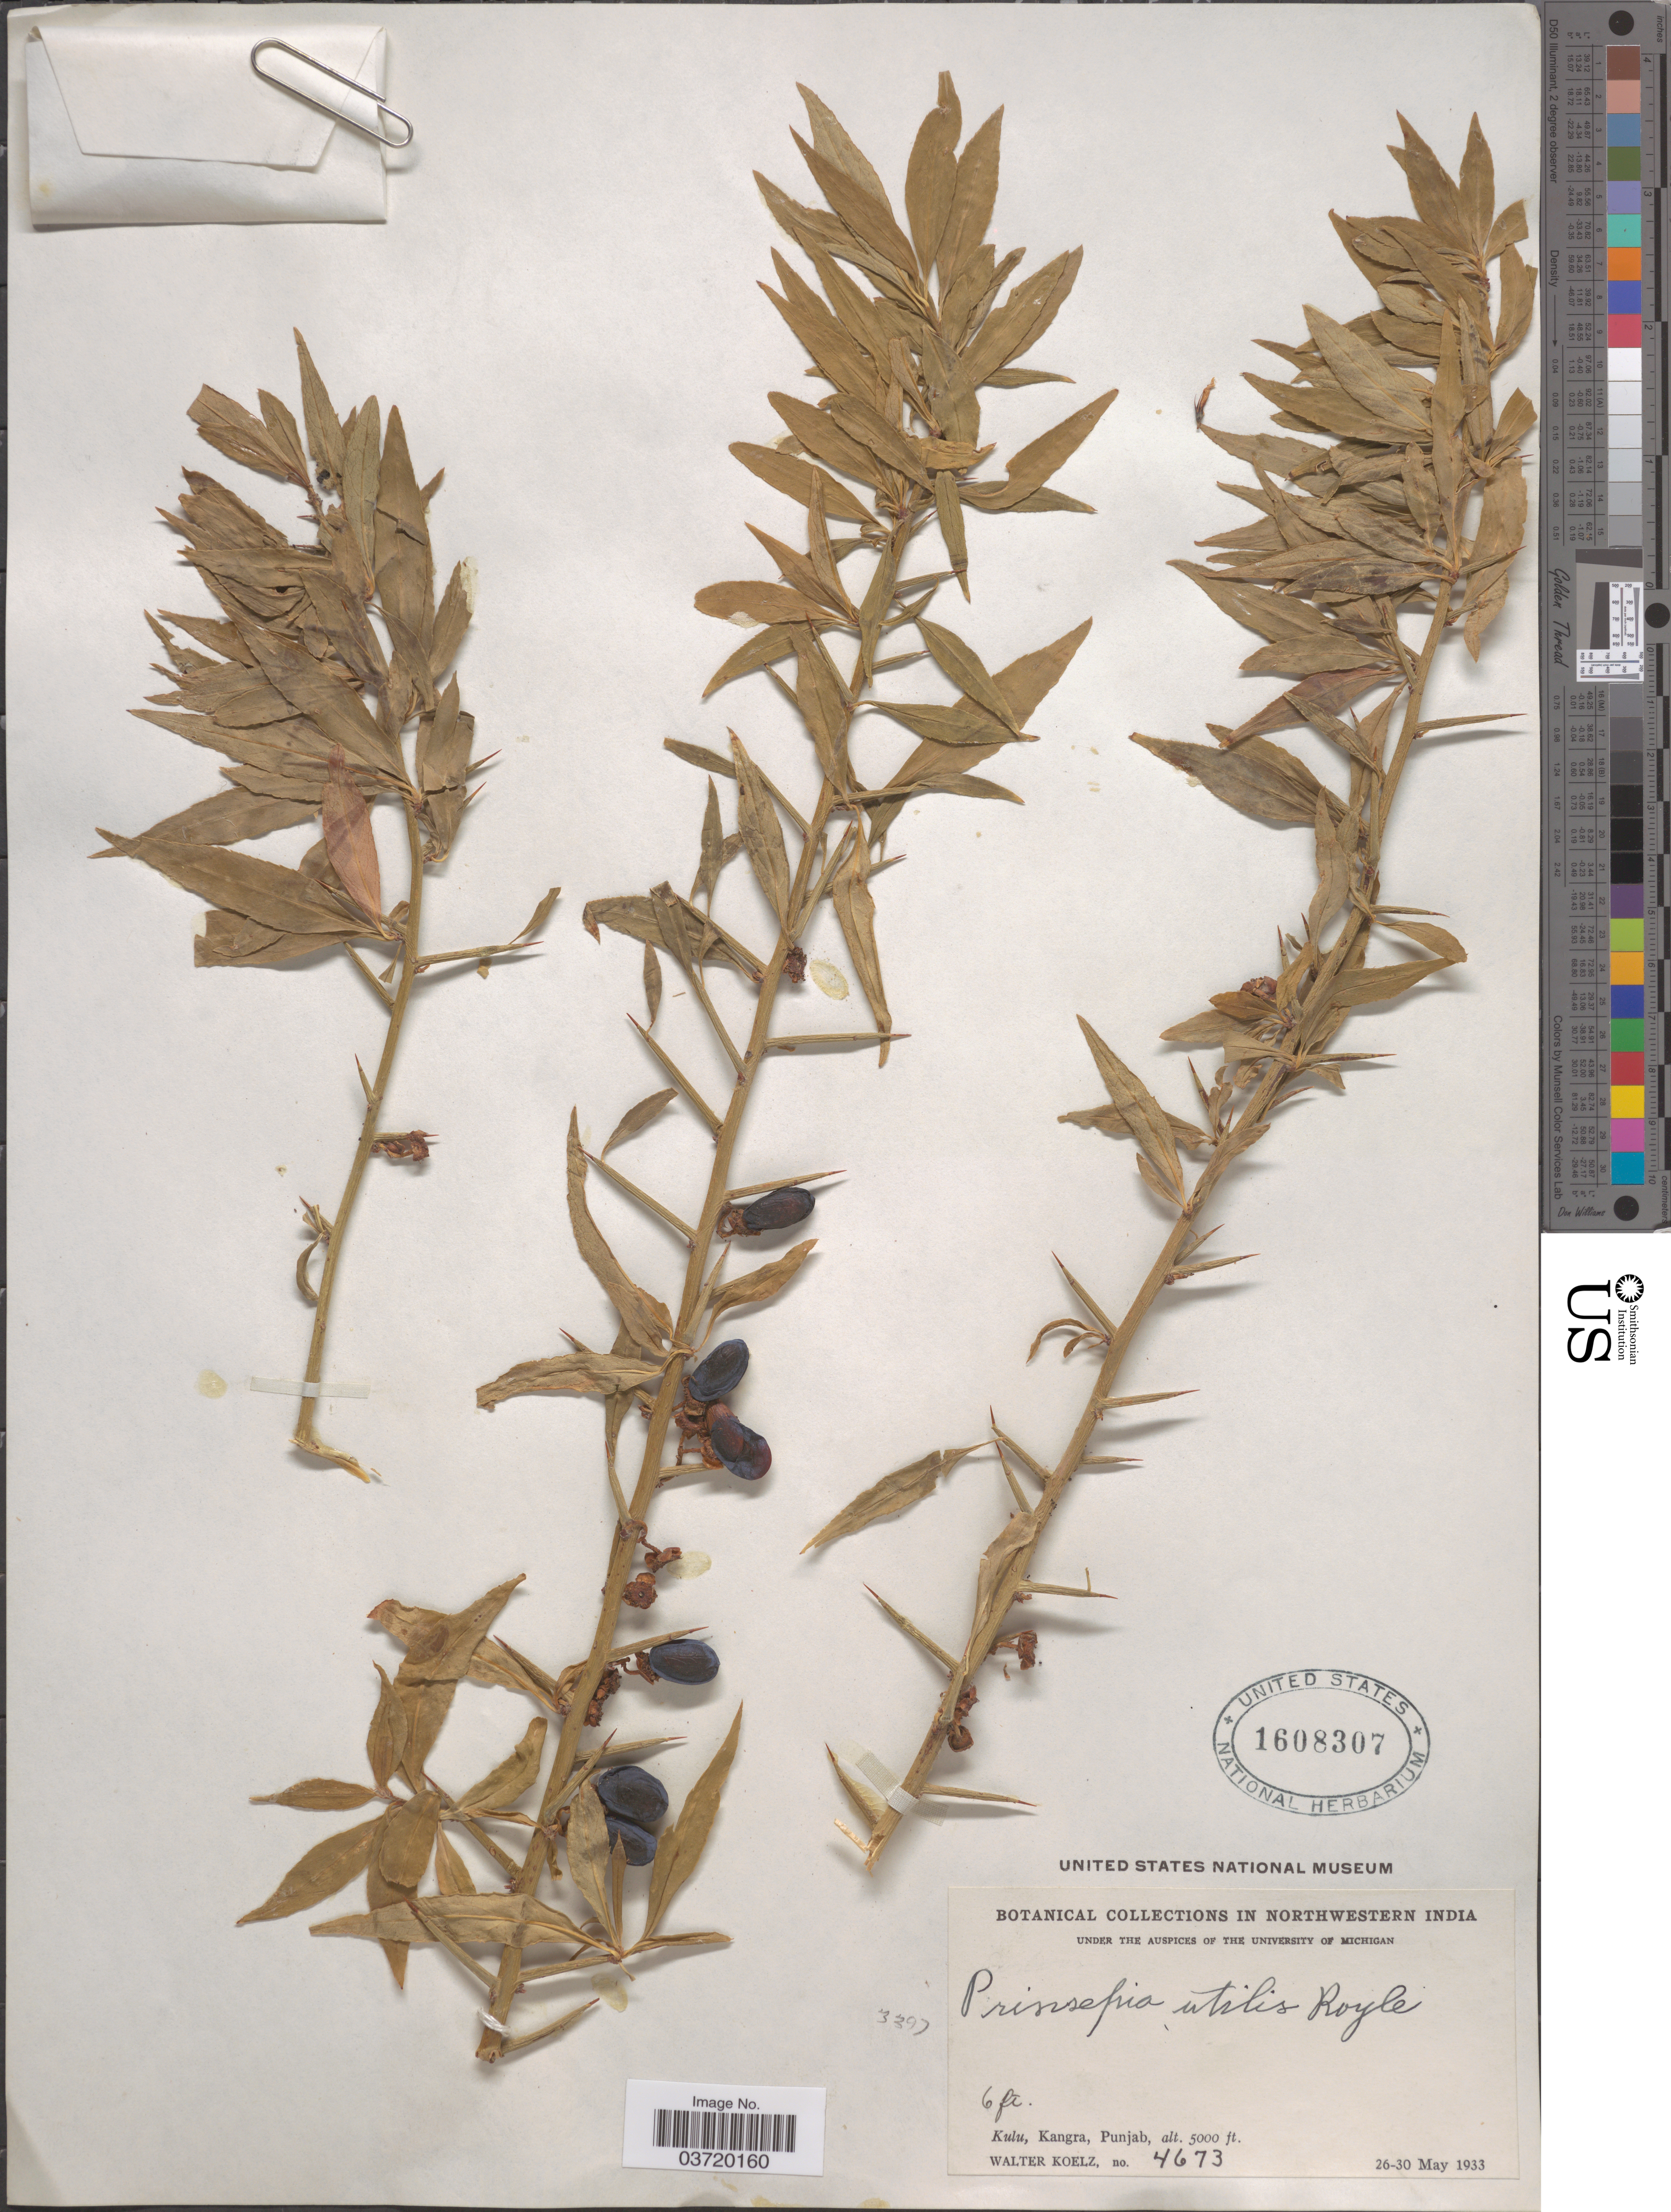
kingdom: Plantae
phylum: Tracheophyta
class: Magnoliopsida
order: Rosales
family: Rosaceae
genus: Prinsepia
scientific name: Prinsepia utilis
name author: Royle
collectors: W. N. Koelz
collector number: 4673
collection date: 1933-05-26/1933-05-30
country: India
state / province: Punjab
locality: Northwestern India. Kulu, Kangra.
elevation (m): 1524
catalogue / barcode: US 1608307